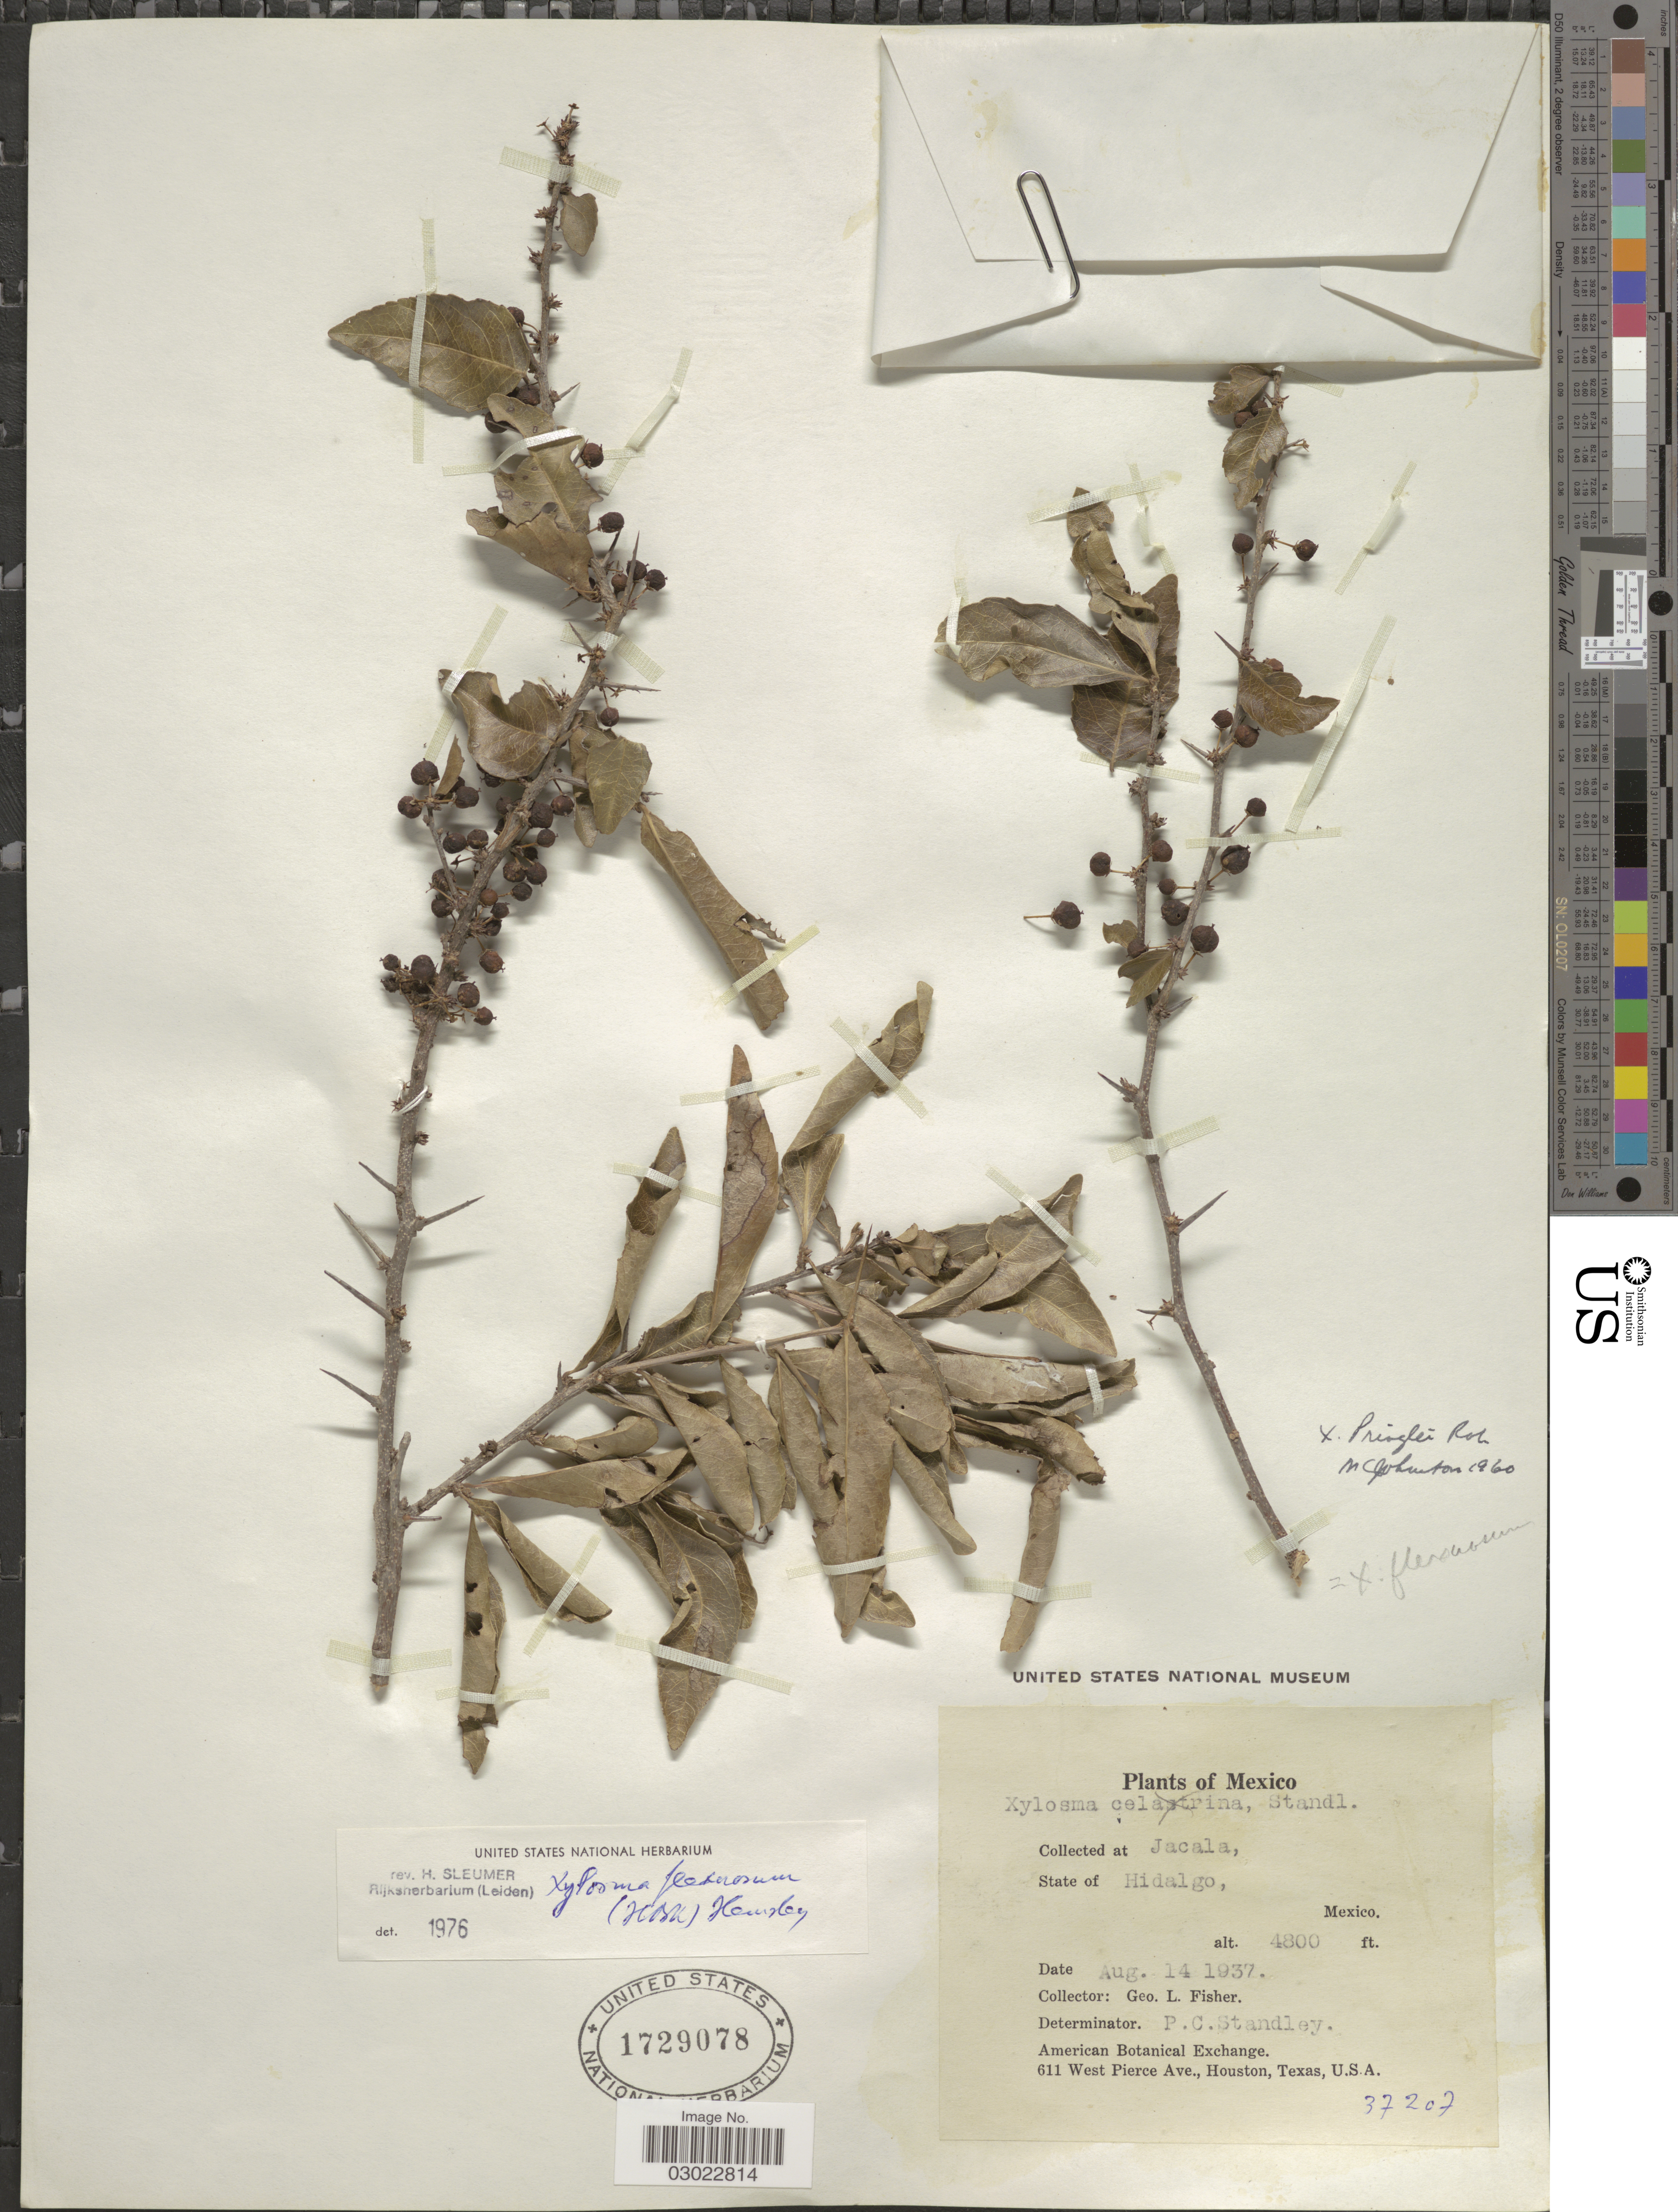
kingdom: Plantae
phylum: Tracheophyta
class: Magnoliopsida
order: Malpighiales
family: Salicaceae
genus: Xylosma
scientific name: Xylosma flexuosa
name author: (Kunth) Hemsl.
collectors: G. L. Fisher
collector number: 37207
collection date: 1937-08-14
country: Mexico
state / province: Hidalgo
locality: Jacala.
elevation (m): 1463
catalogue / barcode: US 1729078